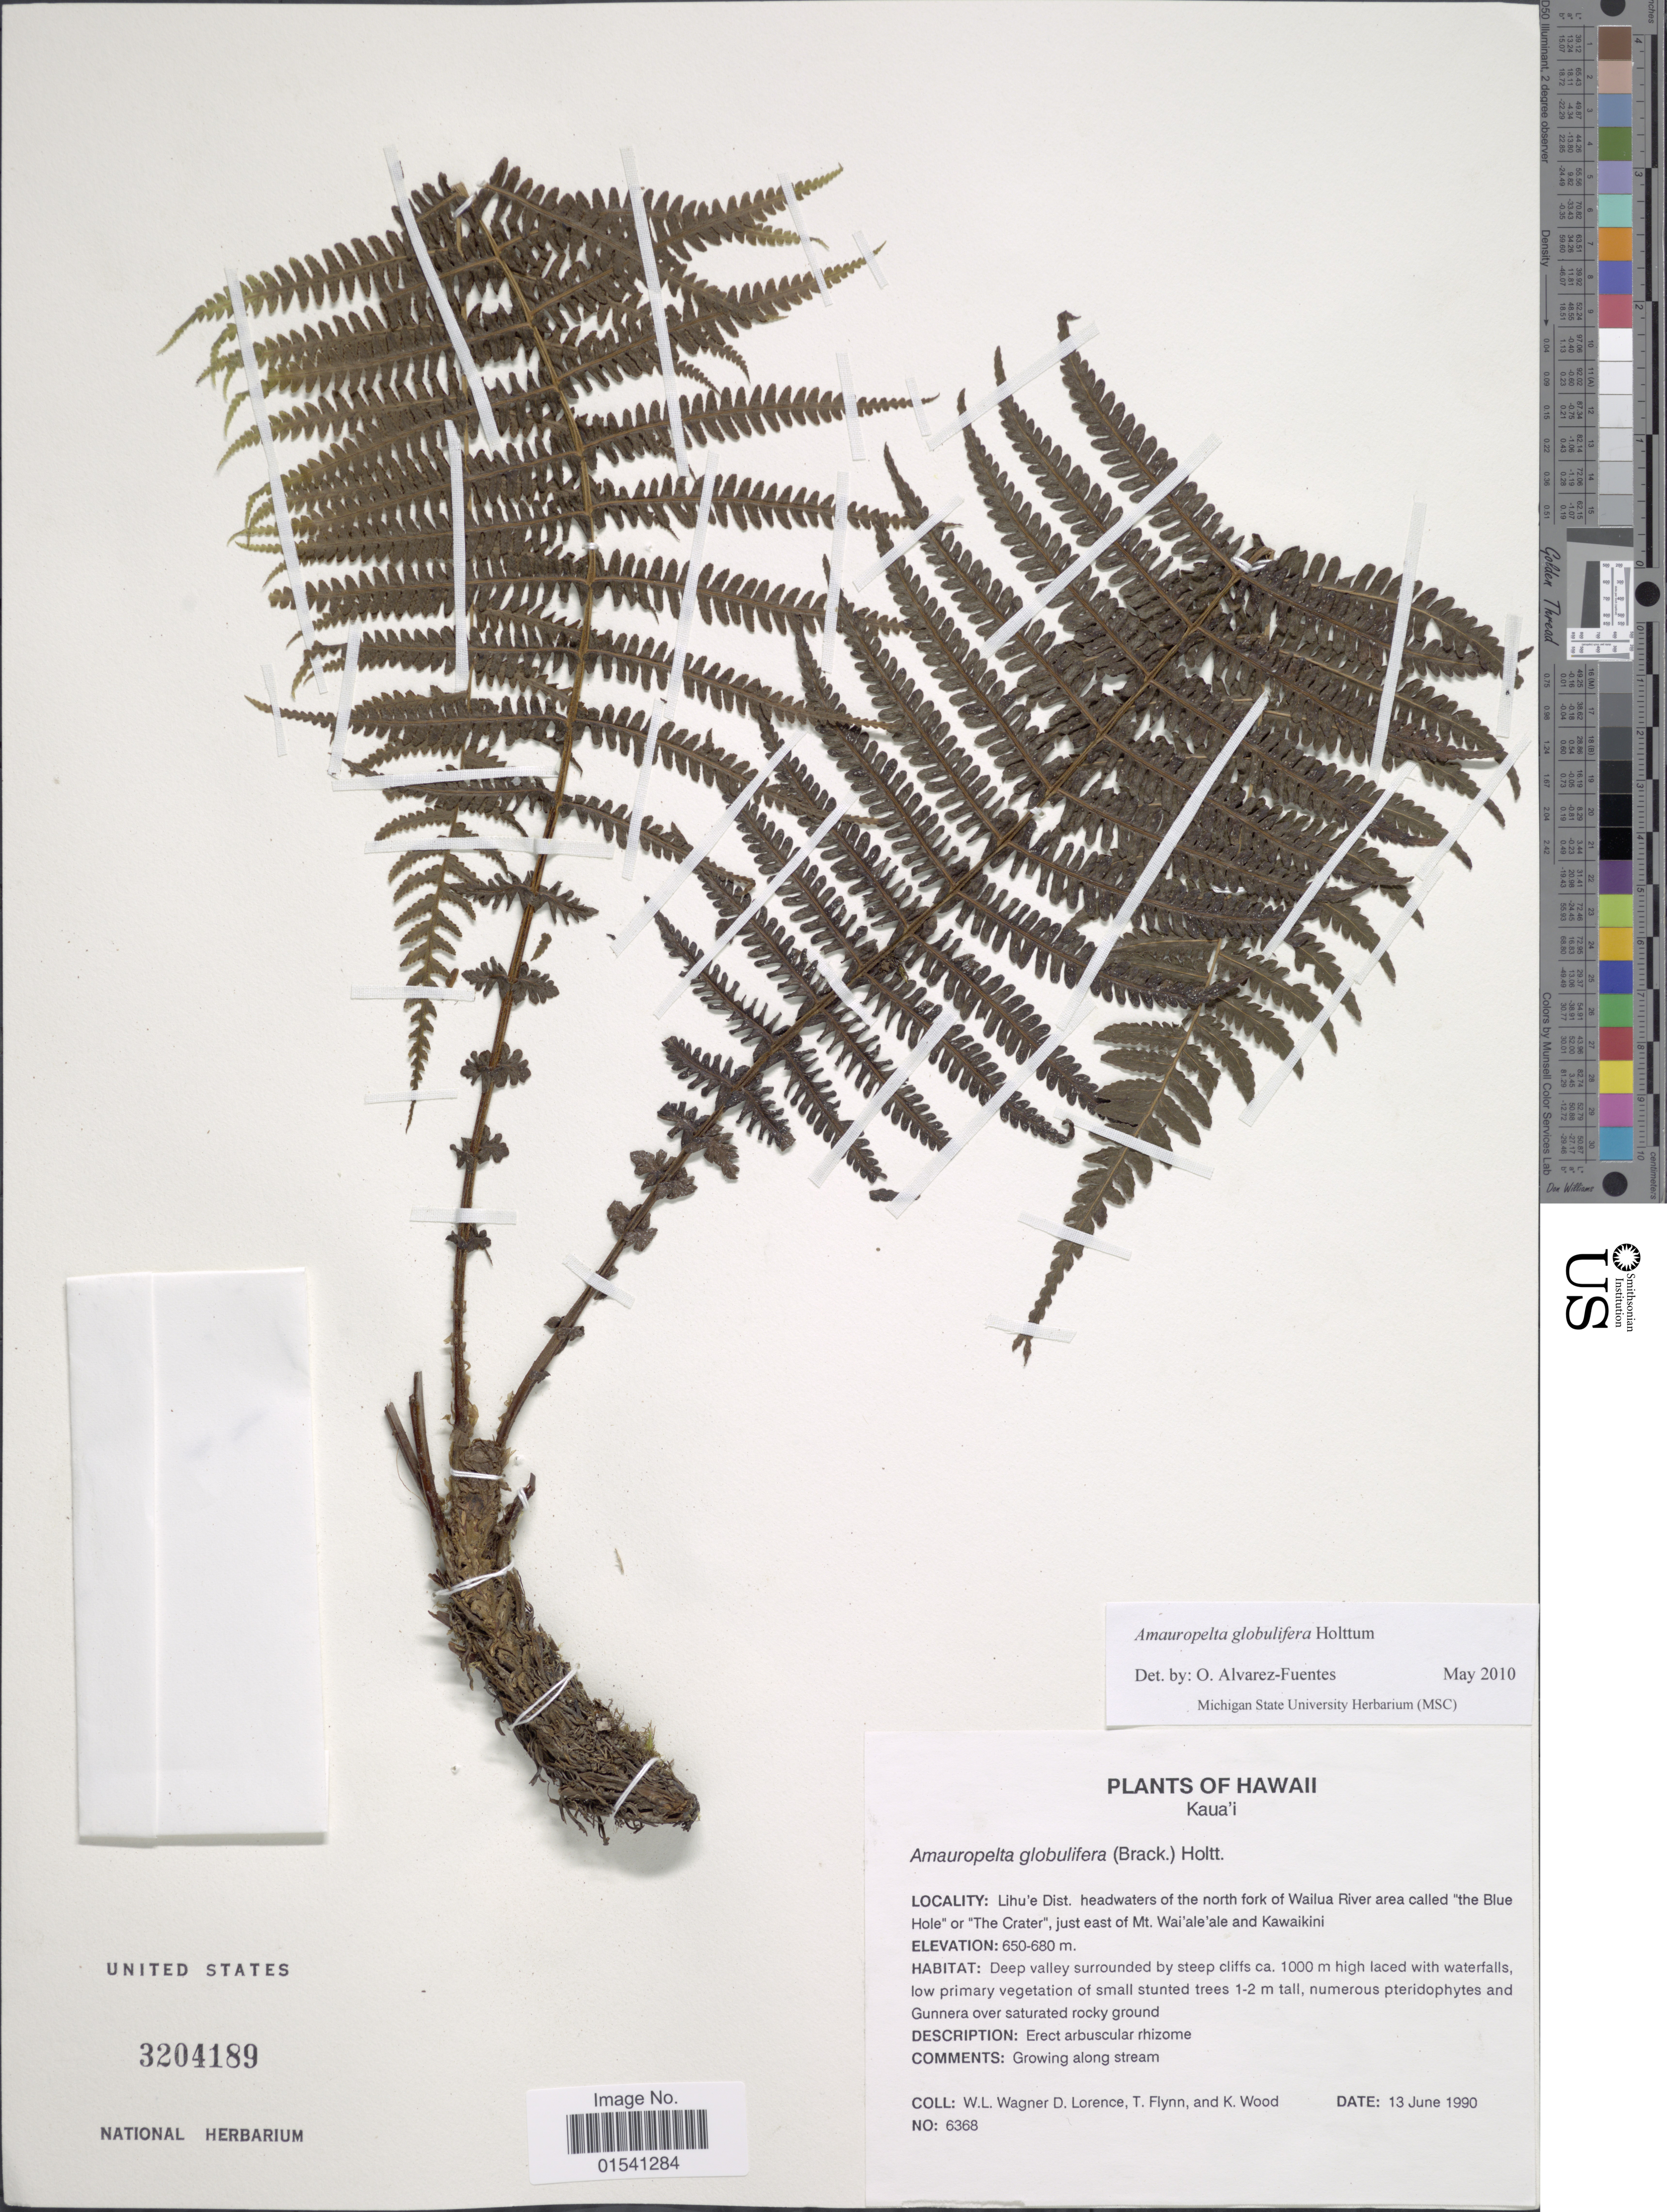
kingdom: Plantae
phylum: Tracheophyta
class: Polypodiopsida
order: Polypodiales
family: Thelypteridaceae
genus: Amauropelta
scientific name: Amauropelta globulifera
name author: (Brack.) Holttum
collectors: W. L. Wagner, D. Lorence, T. Flynn & K. R. Wood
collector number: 6368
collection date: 1990-06-13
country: United States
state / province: Hawaii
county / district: Kauai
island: Kaua'i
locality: Lihu'e Dist. headwaters of the north fork of Wailua River area called 'the Blue Hole' or 'The Crater', just east of Mt. Wai'ale'ale and Kawaikini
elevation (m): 650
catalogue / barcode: US 3204189